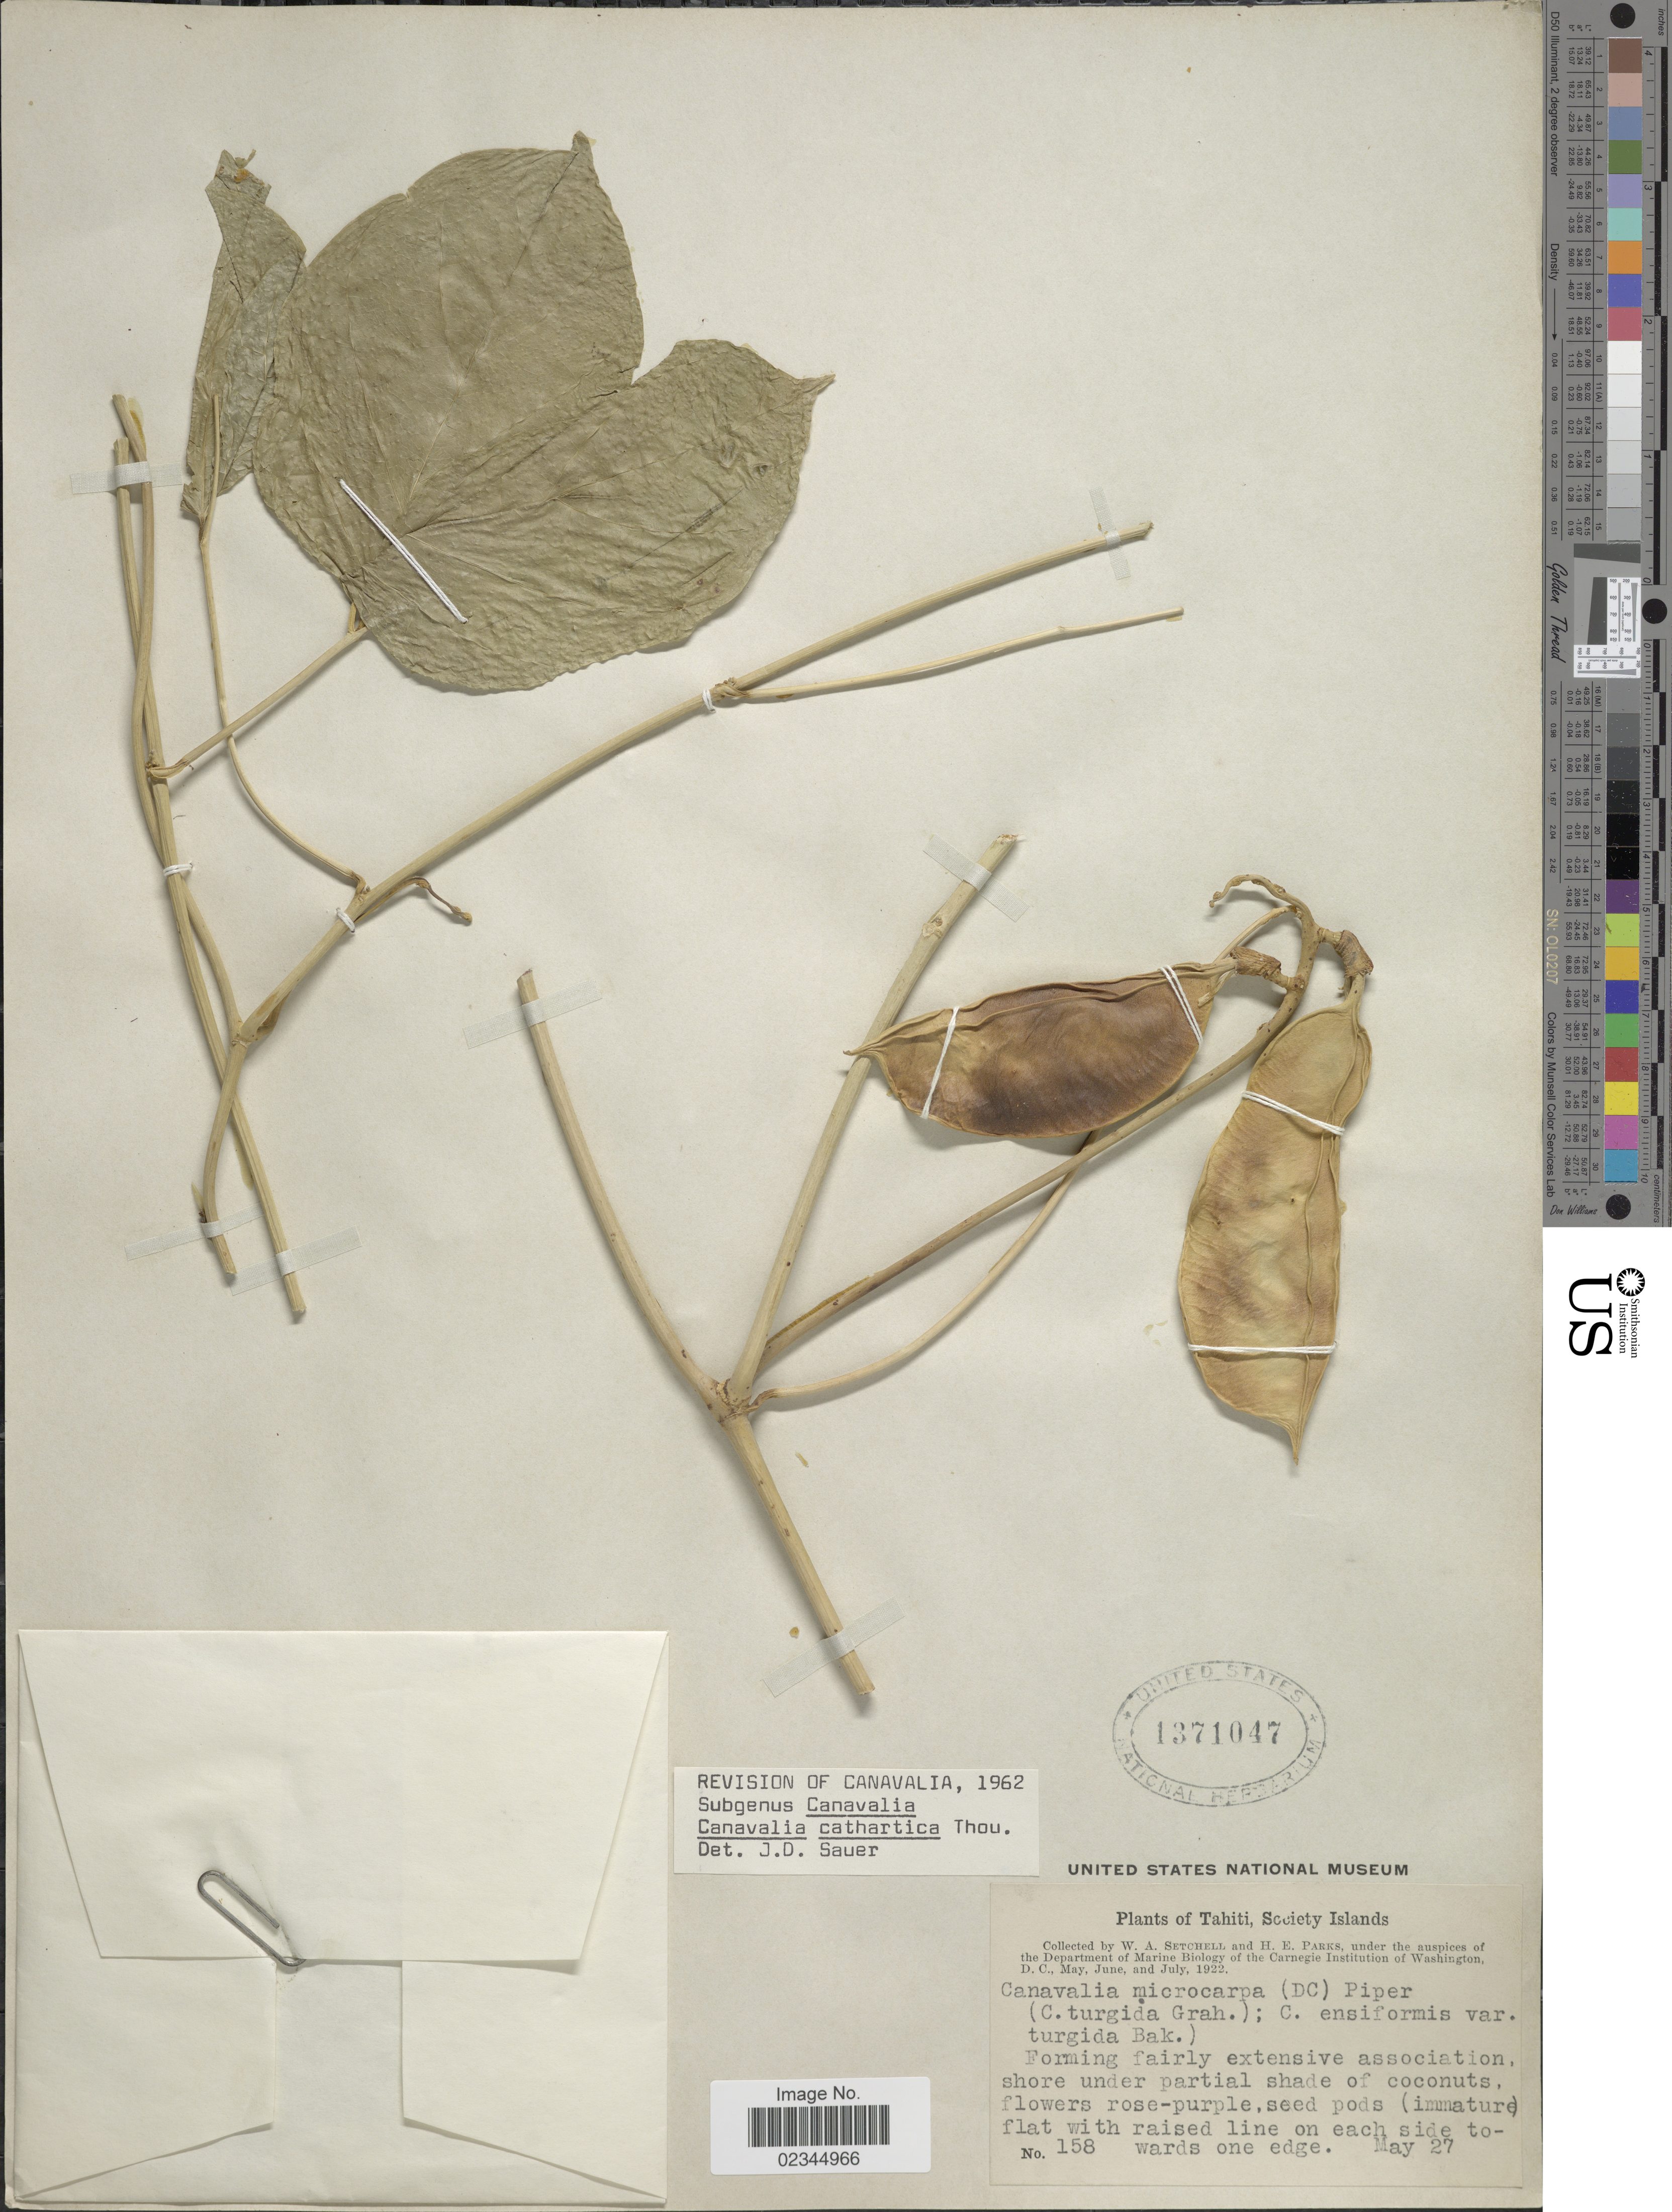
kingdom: Plantae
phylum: Tracheophyta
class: Magnoliopsida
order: Fabales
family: Fabaceae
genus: Canavalia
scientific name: Canavalia cathartica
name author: Thouars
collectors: W. Setchell & H. E. Parks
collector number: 158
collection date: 1922-05-27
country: French Polynesia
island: Tahiti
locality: Tahiti, Society Islands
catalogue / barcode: US 1371047